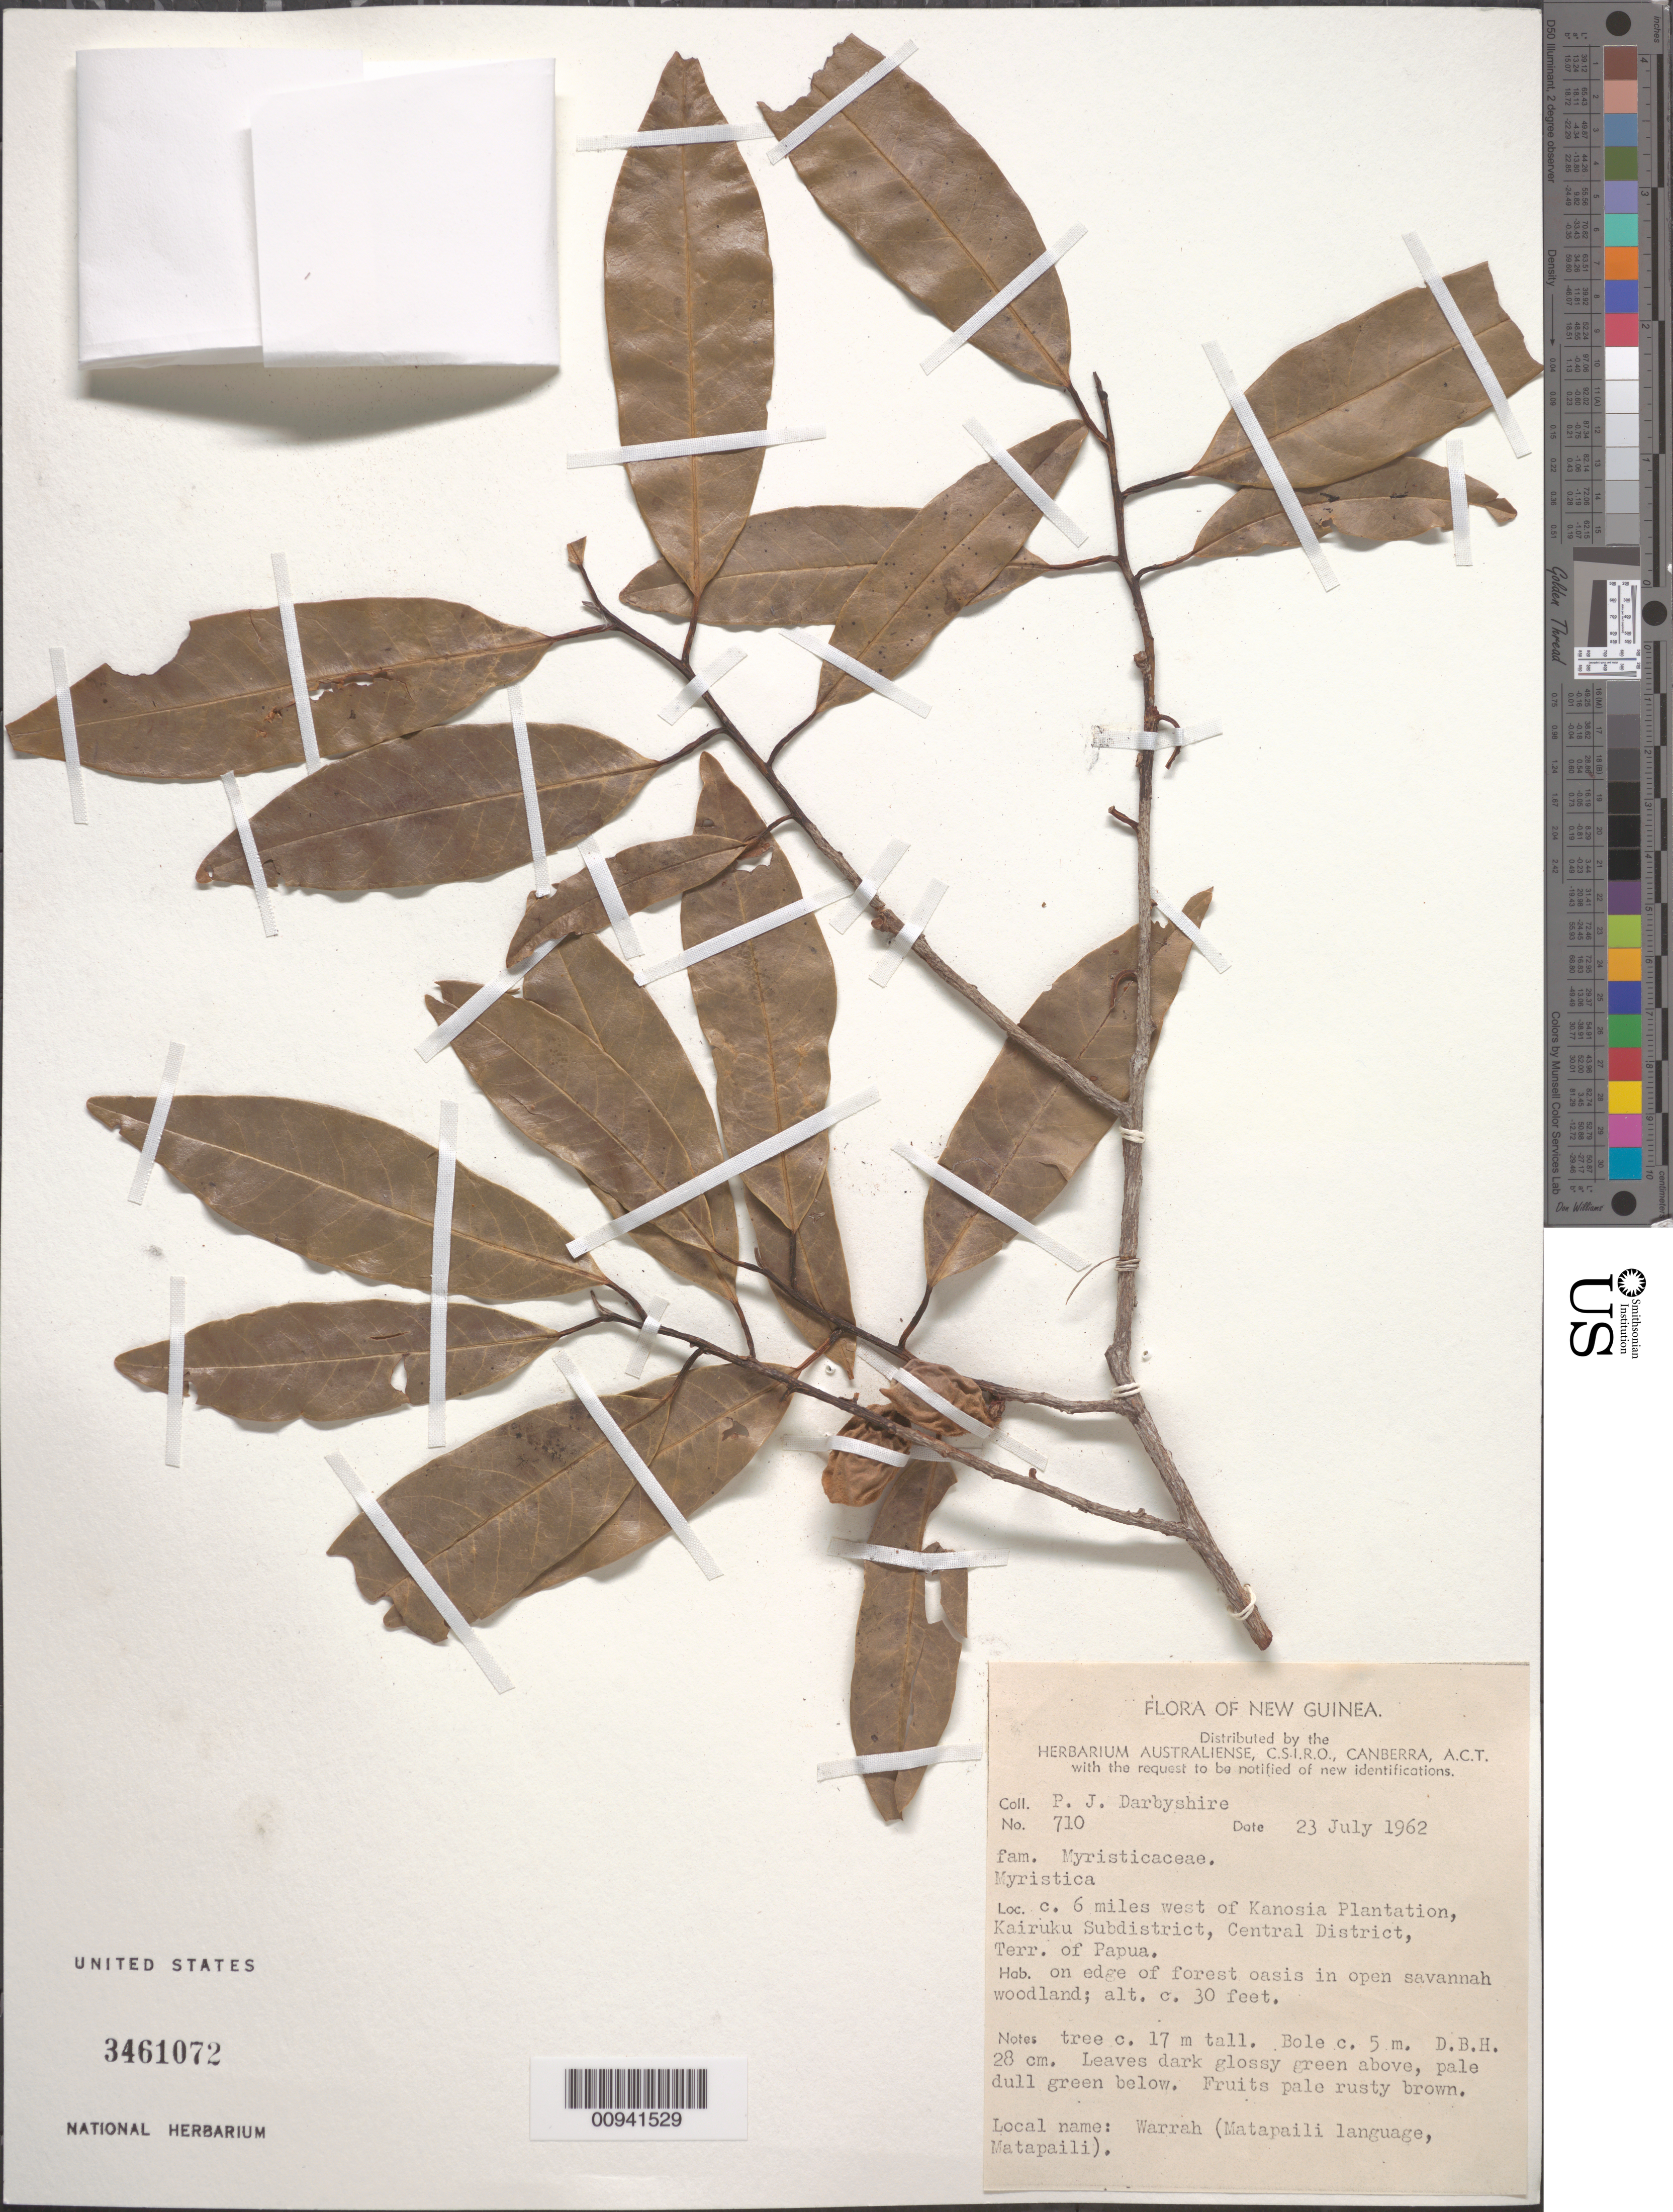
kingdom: Plantae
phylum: Tracheophyta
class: Magnoliopsida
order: Magnoliales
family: Myristicaceae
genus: Myristica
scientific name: Myristica sp.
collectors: P. Darbyshire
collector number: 710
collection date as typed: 23 Jul 1962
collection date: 1962-07-23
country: Papua New Guinea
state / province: Central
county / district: Kairuku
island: New Guinea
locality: Kairuku Subdistrict, 6 miles west of Kanosia Plantation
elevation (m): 9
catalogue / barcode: US 3461072